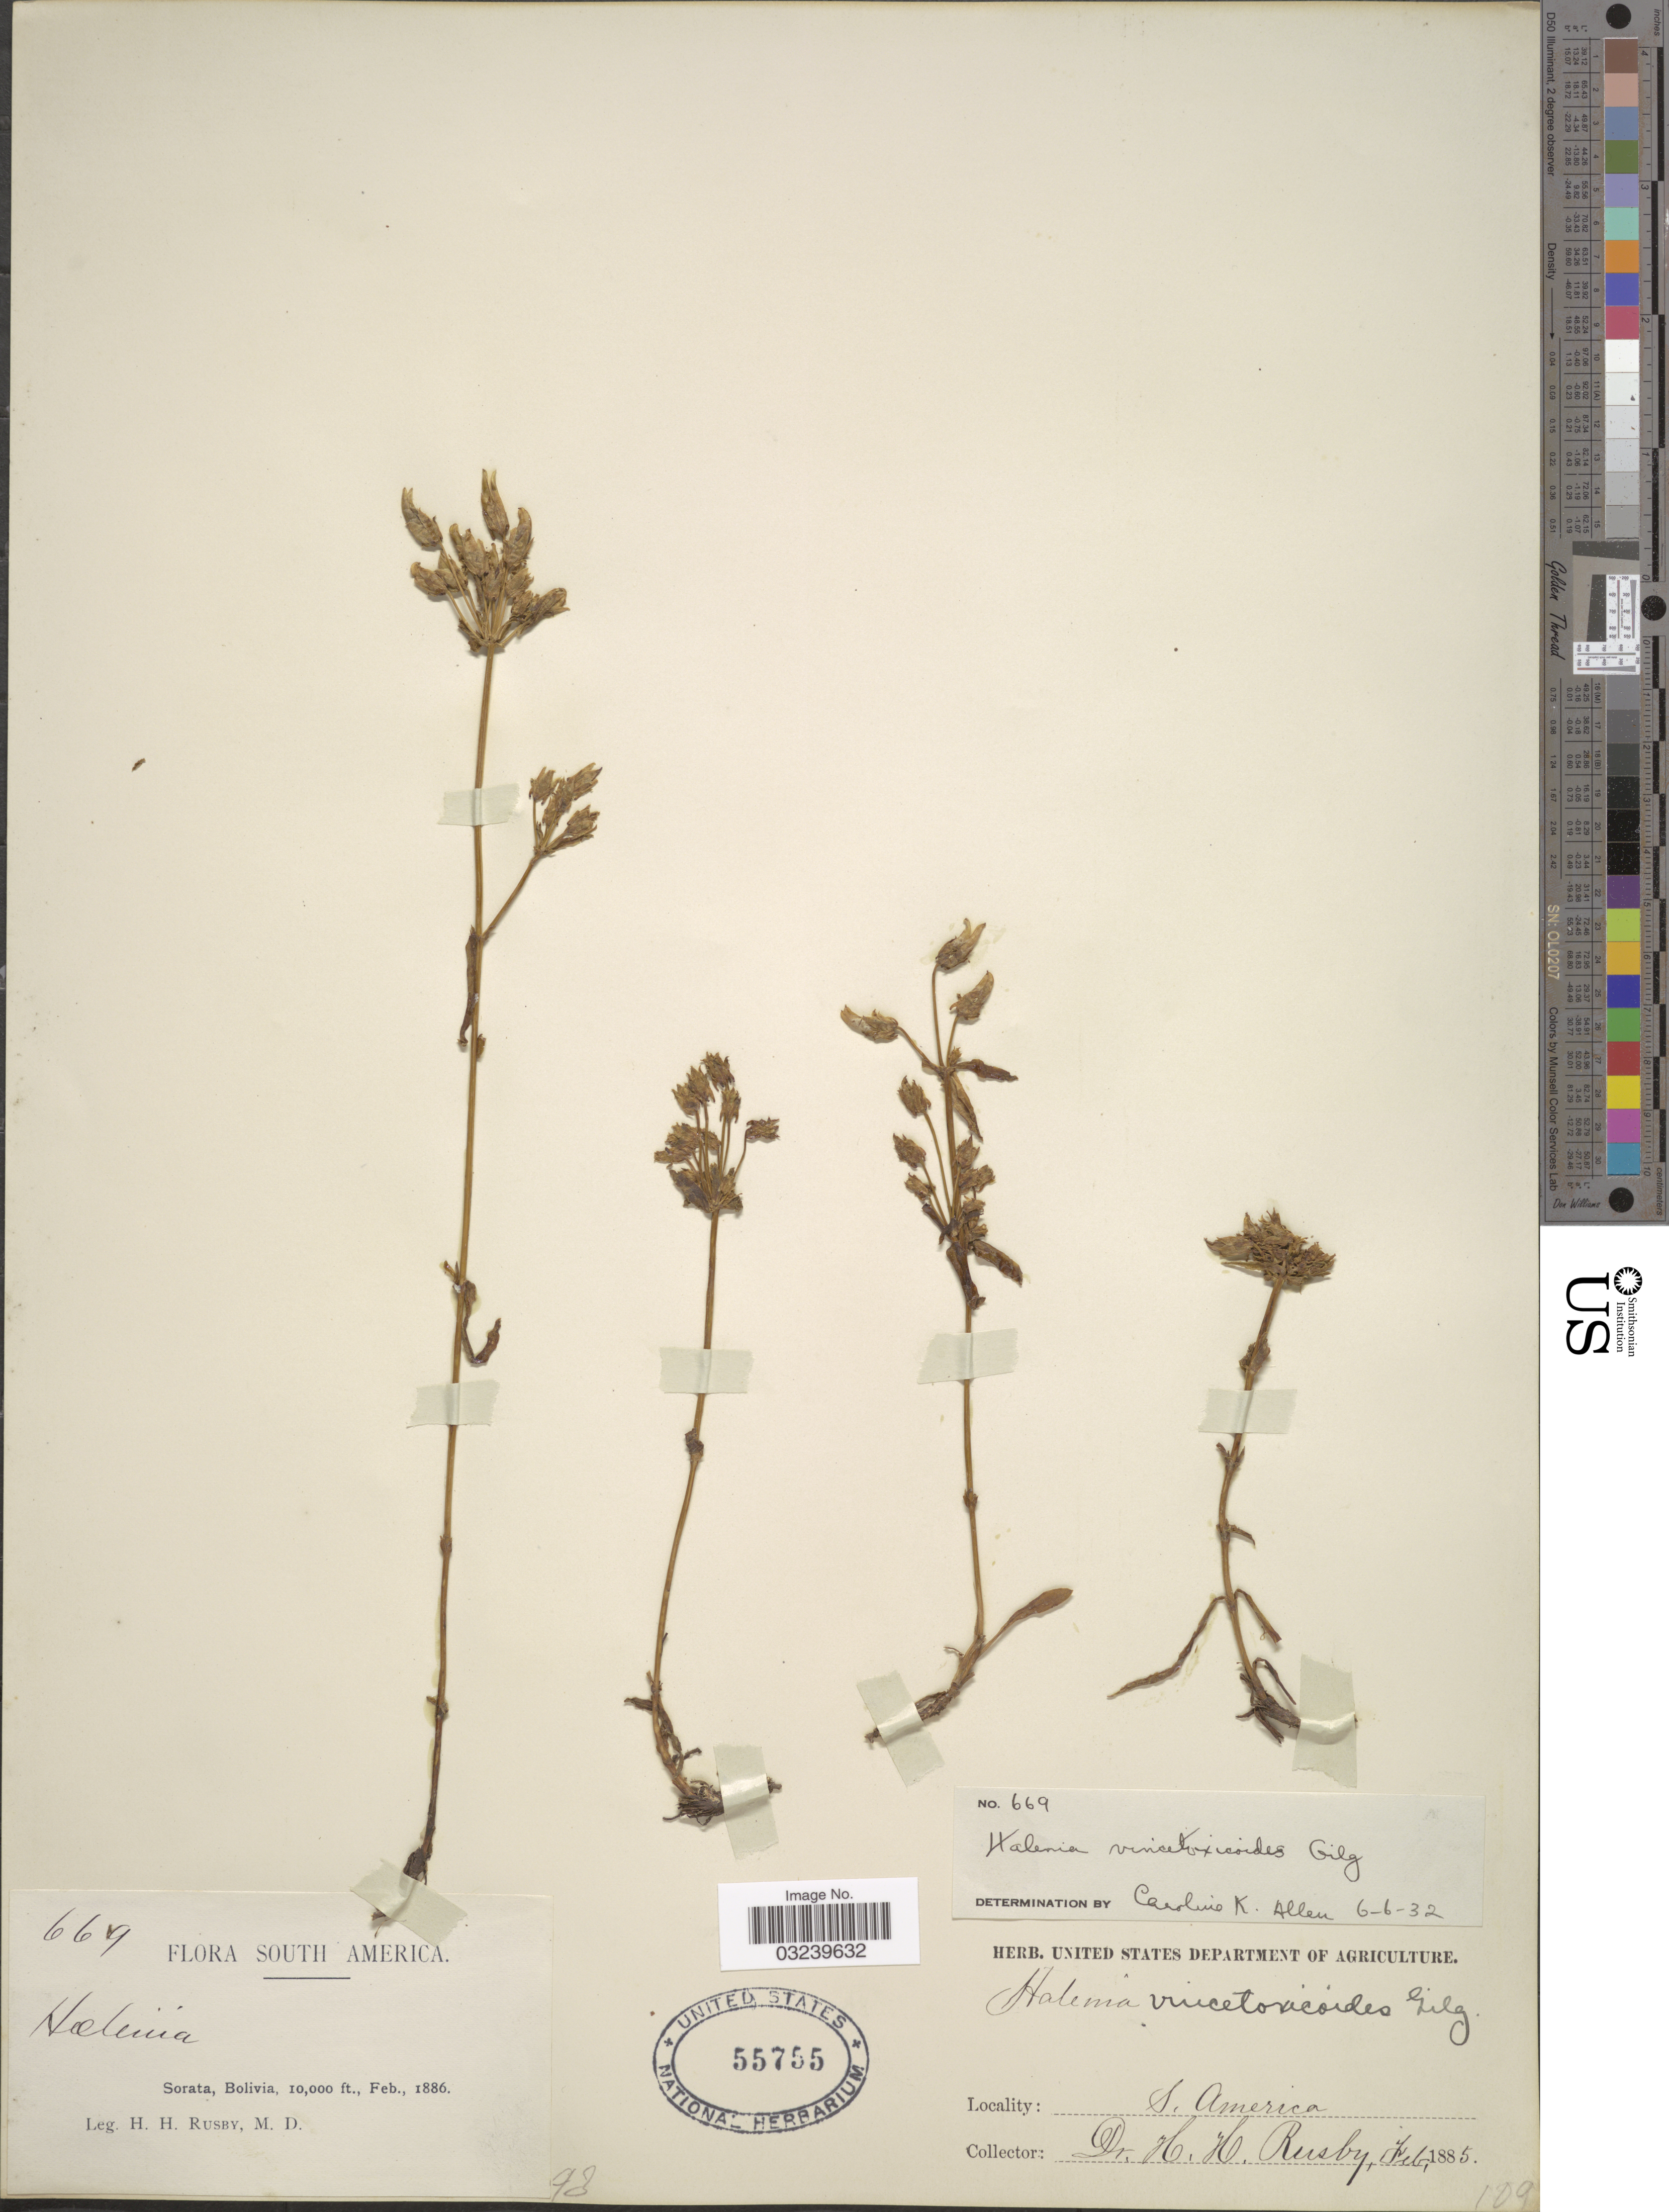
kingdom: Plantae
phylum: Tracheophyta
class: Magnoliopsida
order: Gentianales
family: Gentianaceae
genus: Halenia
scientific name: Halenia vincetoxicoides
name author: Gilg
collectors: H. H. Rusby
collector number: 69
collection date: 1886-02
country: Bolivia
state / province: La Páz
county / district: Larecaja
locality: Sorata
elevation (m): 3048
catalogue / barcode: US 55755